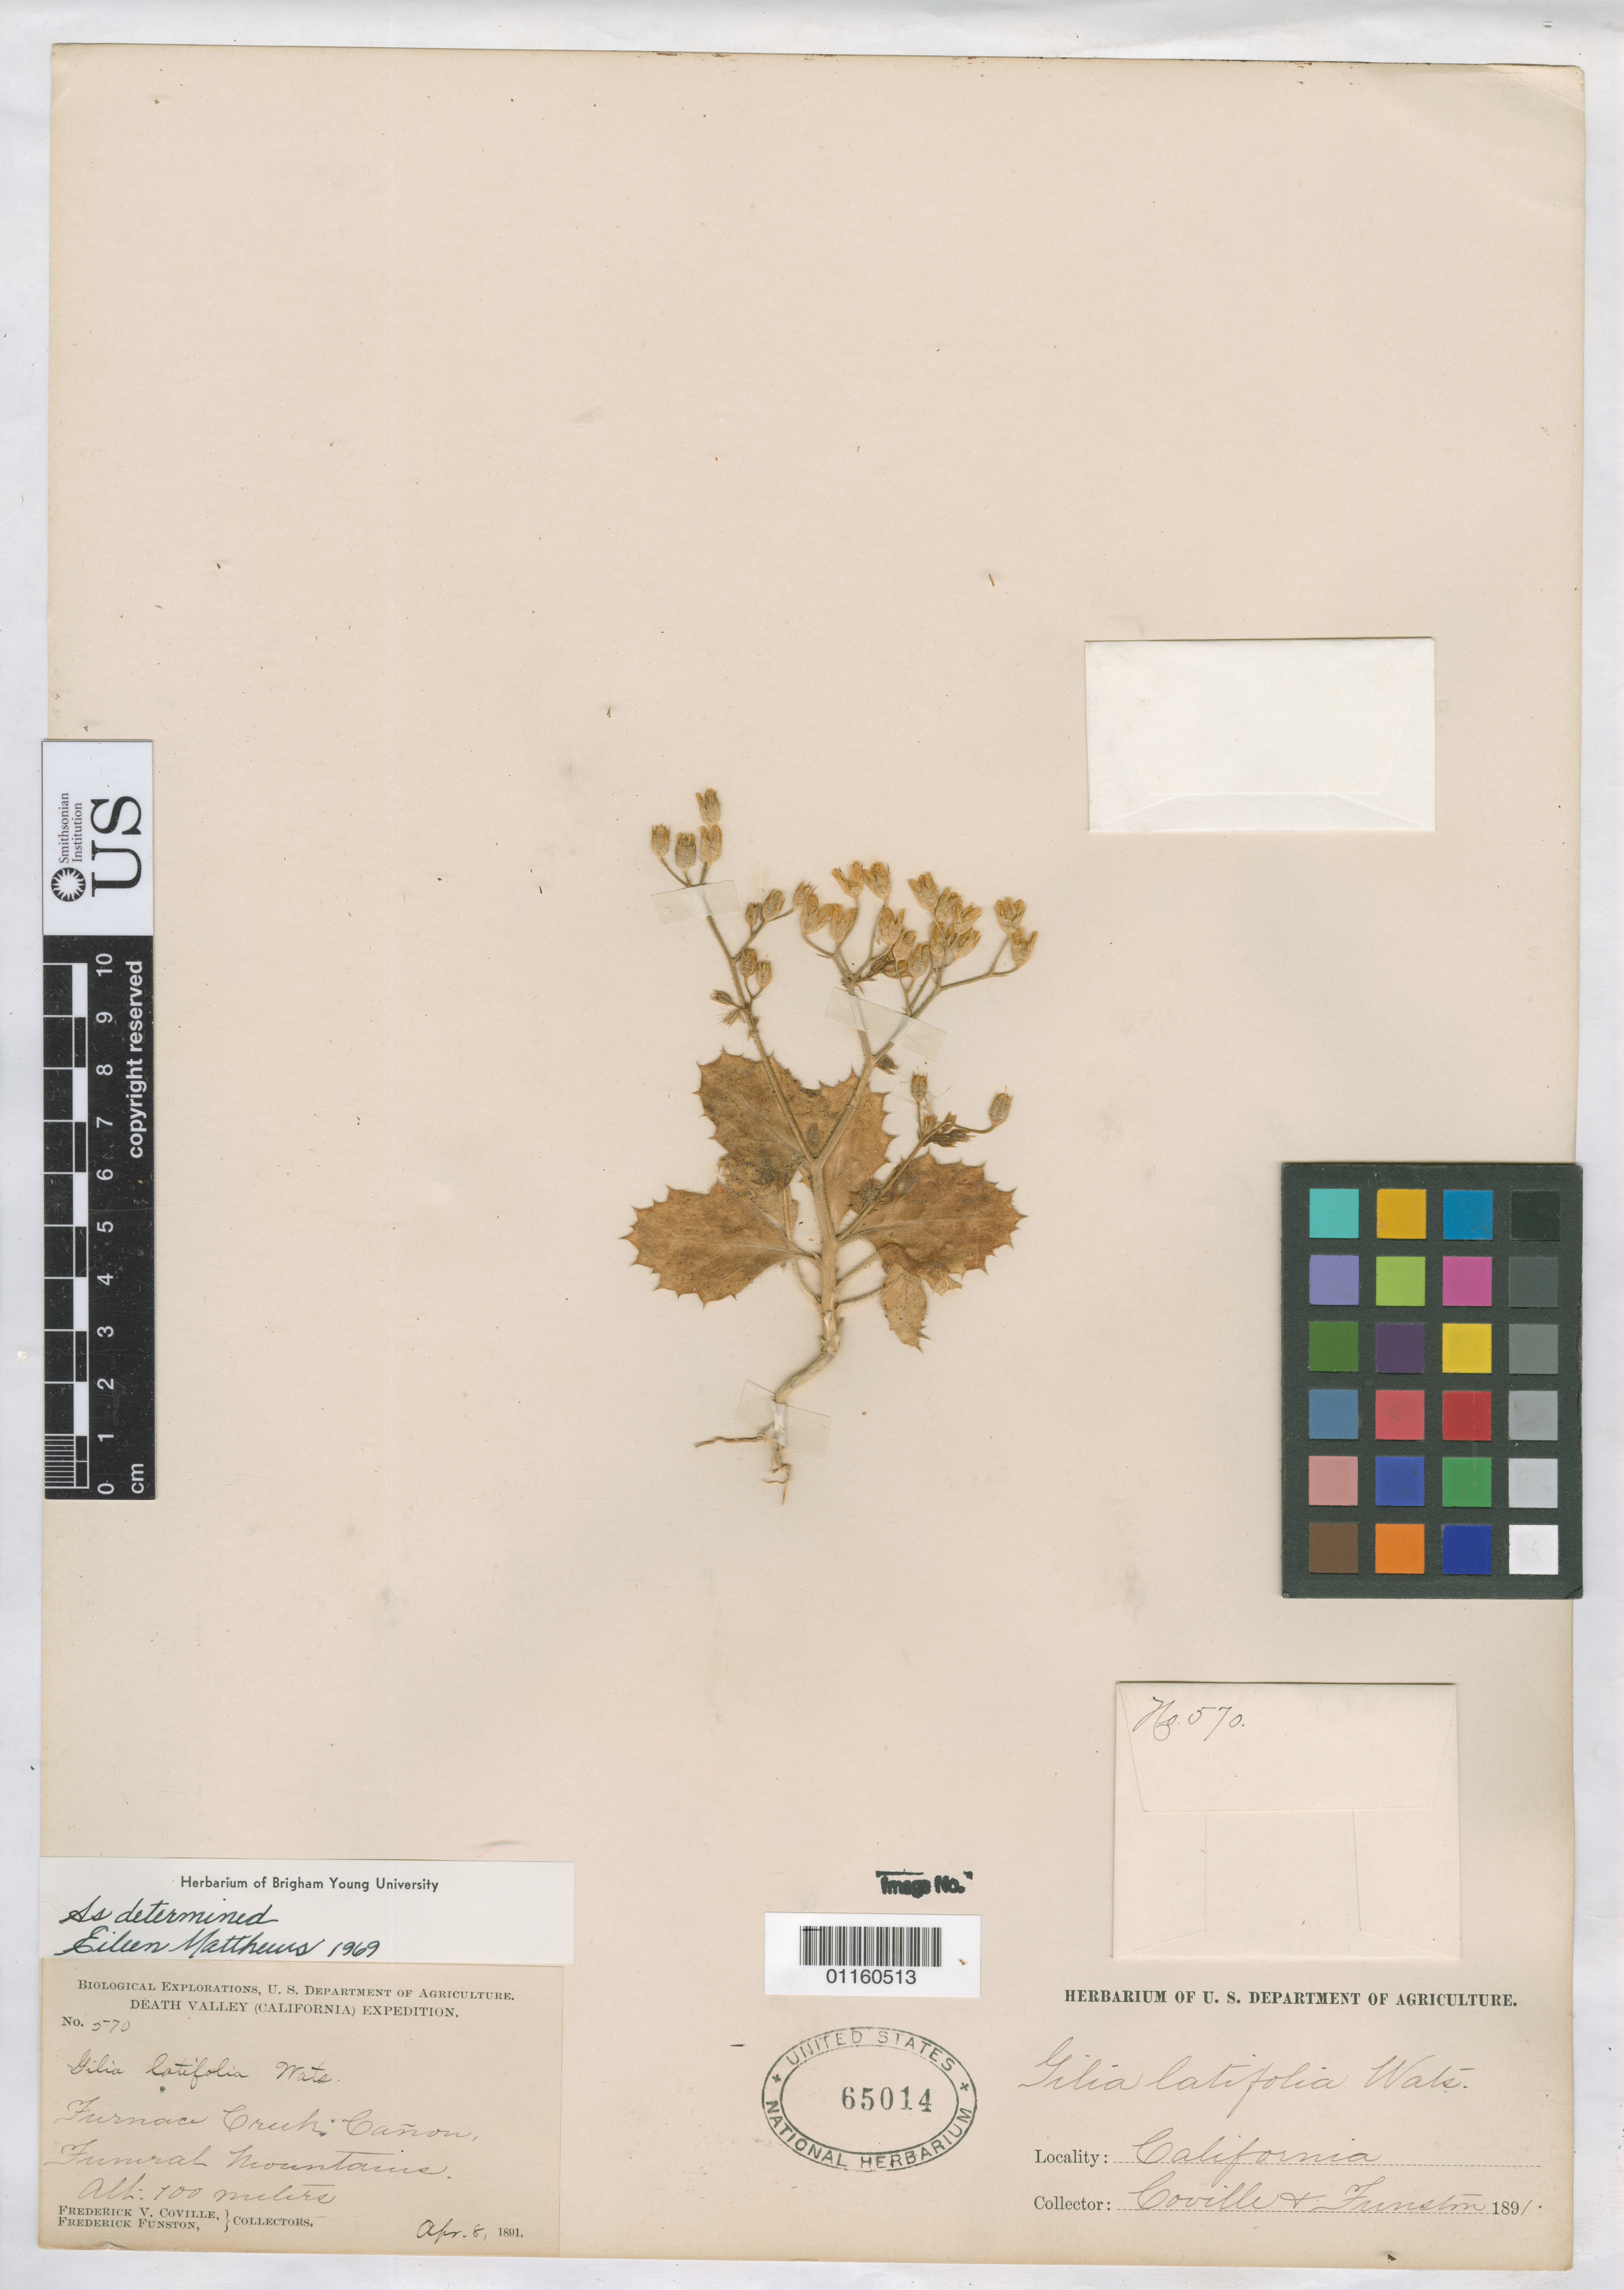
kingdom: Plantae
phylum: Tracheophyta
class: Magnoliopsida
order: Ericales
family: Polemoniaceae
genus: Aliciella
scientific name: Aliciella latifolia subsp. latifolia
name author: (S. Watson) J.M. Porter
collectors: F. V. Coville & F. Funston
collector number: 570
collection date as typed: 8 Apr 1891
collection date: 1891-04-08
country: United States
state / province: California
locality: Funeral Mountains, Furnace Creek Canyon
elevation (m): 100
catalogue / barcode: US 65014